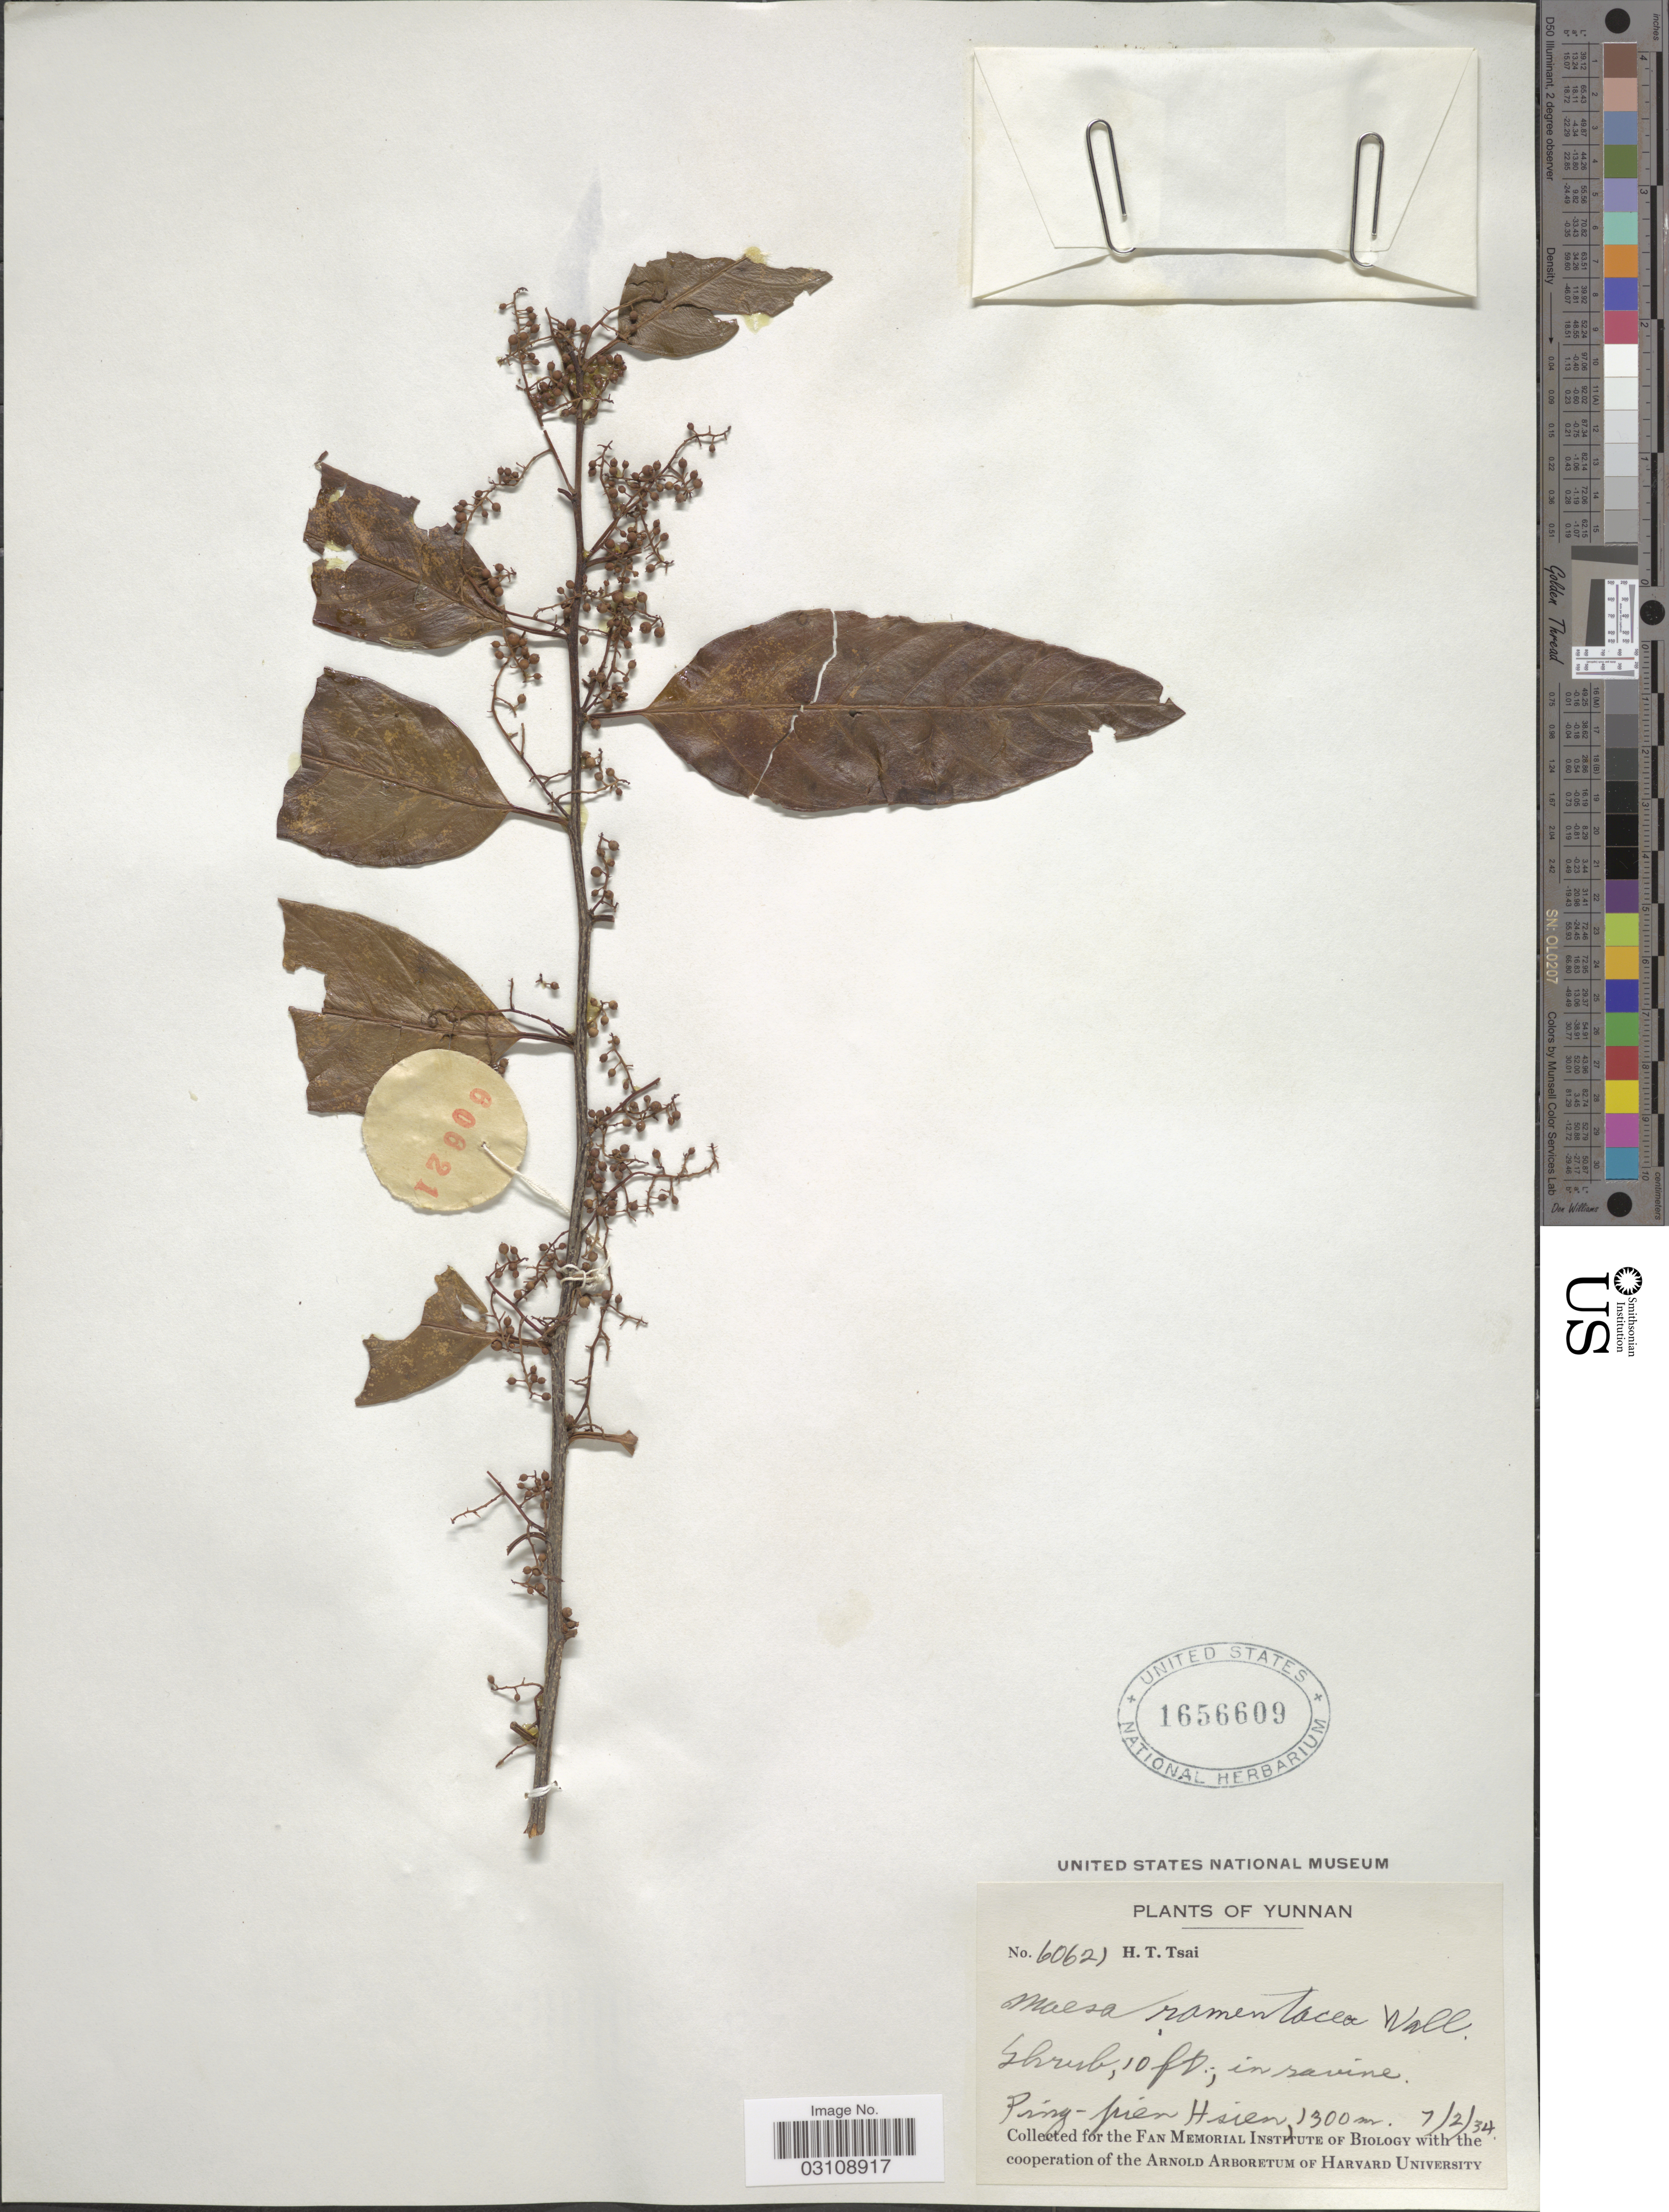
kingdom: Plantae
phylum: Tracheophyta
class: Magnoliopsida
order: Ericales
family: Primulaceae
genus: Maesa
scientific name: Maesa ramentacea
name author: (Roxb.) A. DC.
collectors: H. Tsai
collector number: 60621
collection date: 1934-02-07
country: China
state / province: Yunnan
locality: Ping-pien Hsien.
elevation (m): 1300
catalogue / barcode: US 1656609